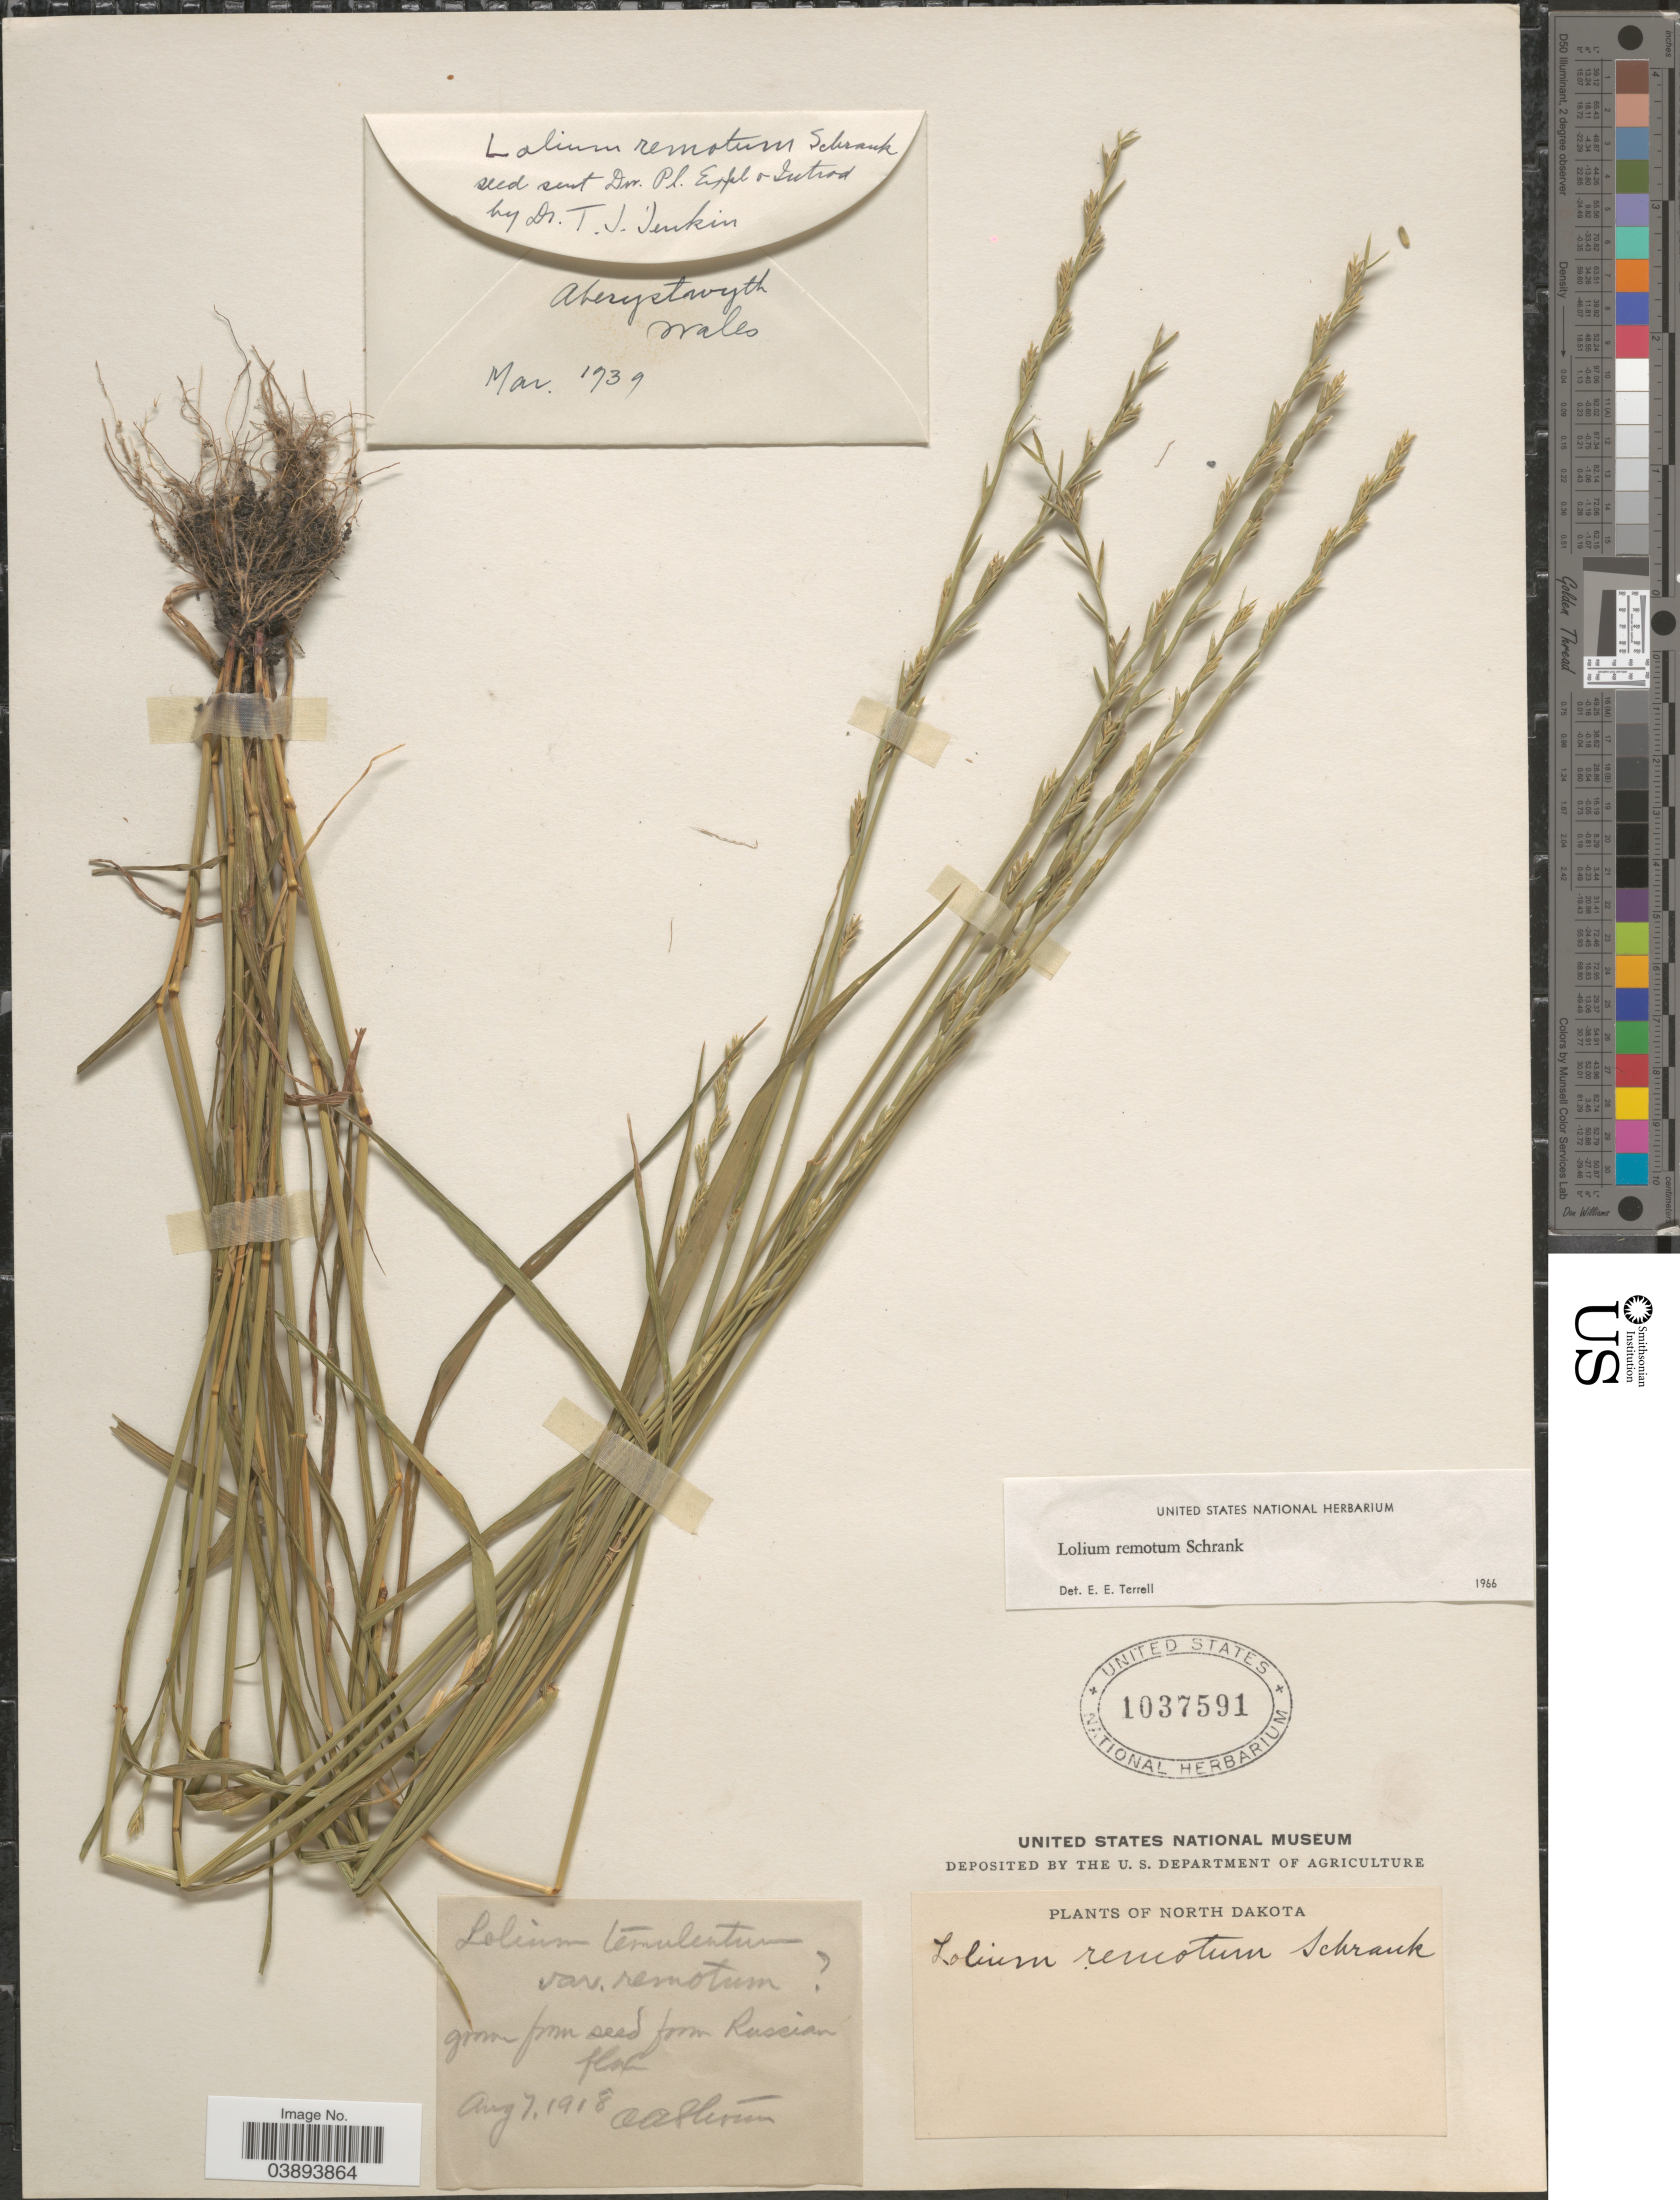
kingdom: Plantae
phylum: Tracheophyta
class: Liliopsida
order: Poales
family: Poaceae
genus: Lolium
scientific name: Lolium remotum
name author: Schrank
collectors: O. A. Stevens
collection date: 1918-08-07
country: United States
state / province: North Dakota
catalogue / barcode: US 1037591